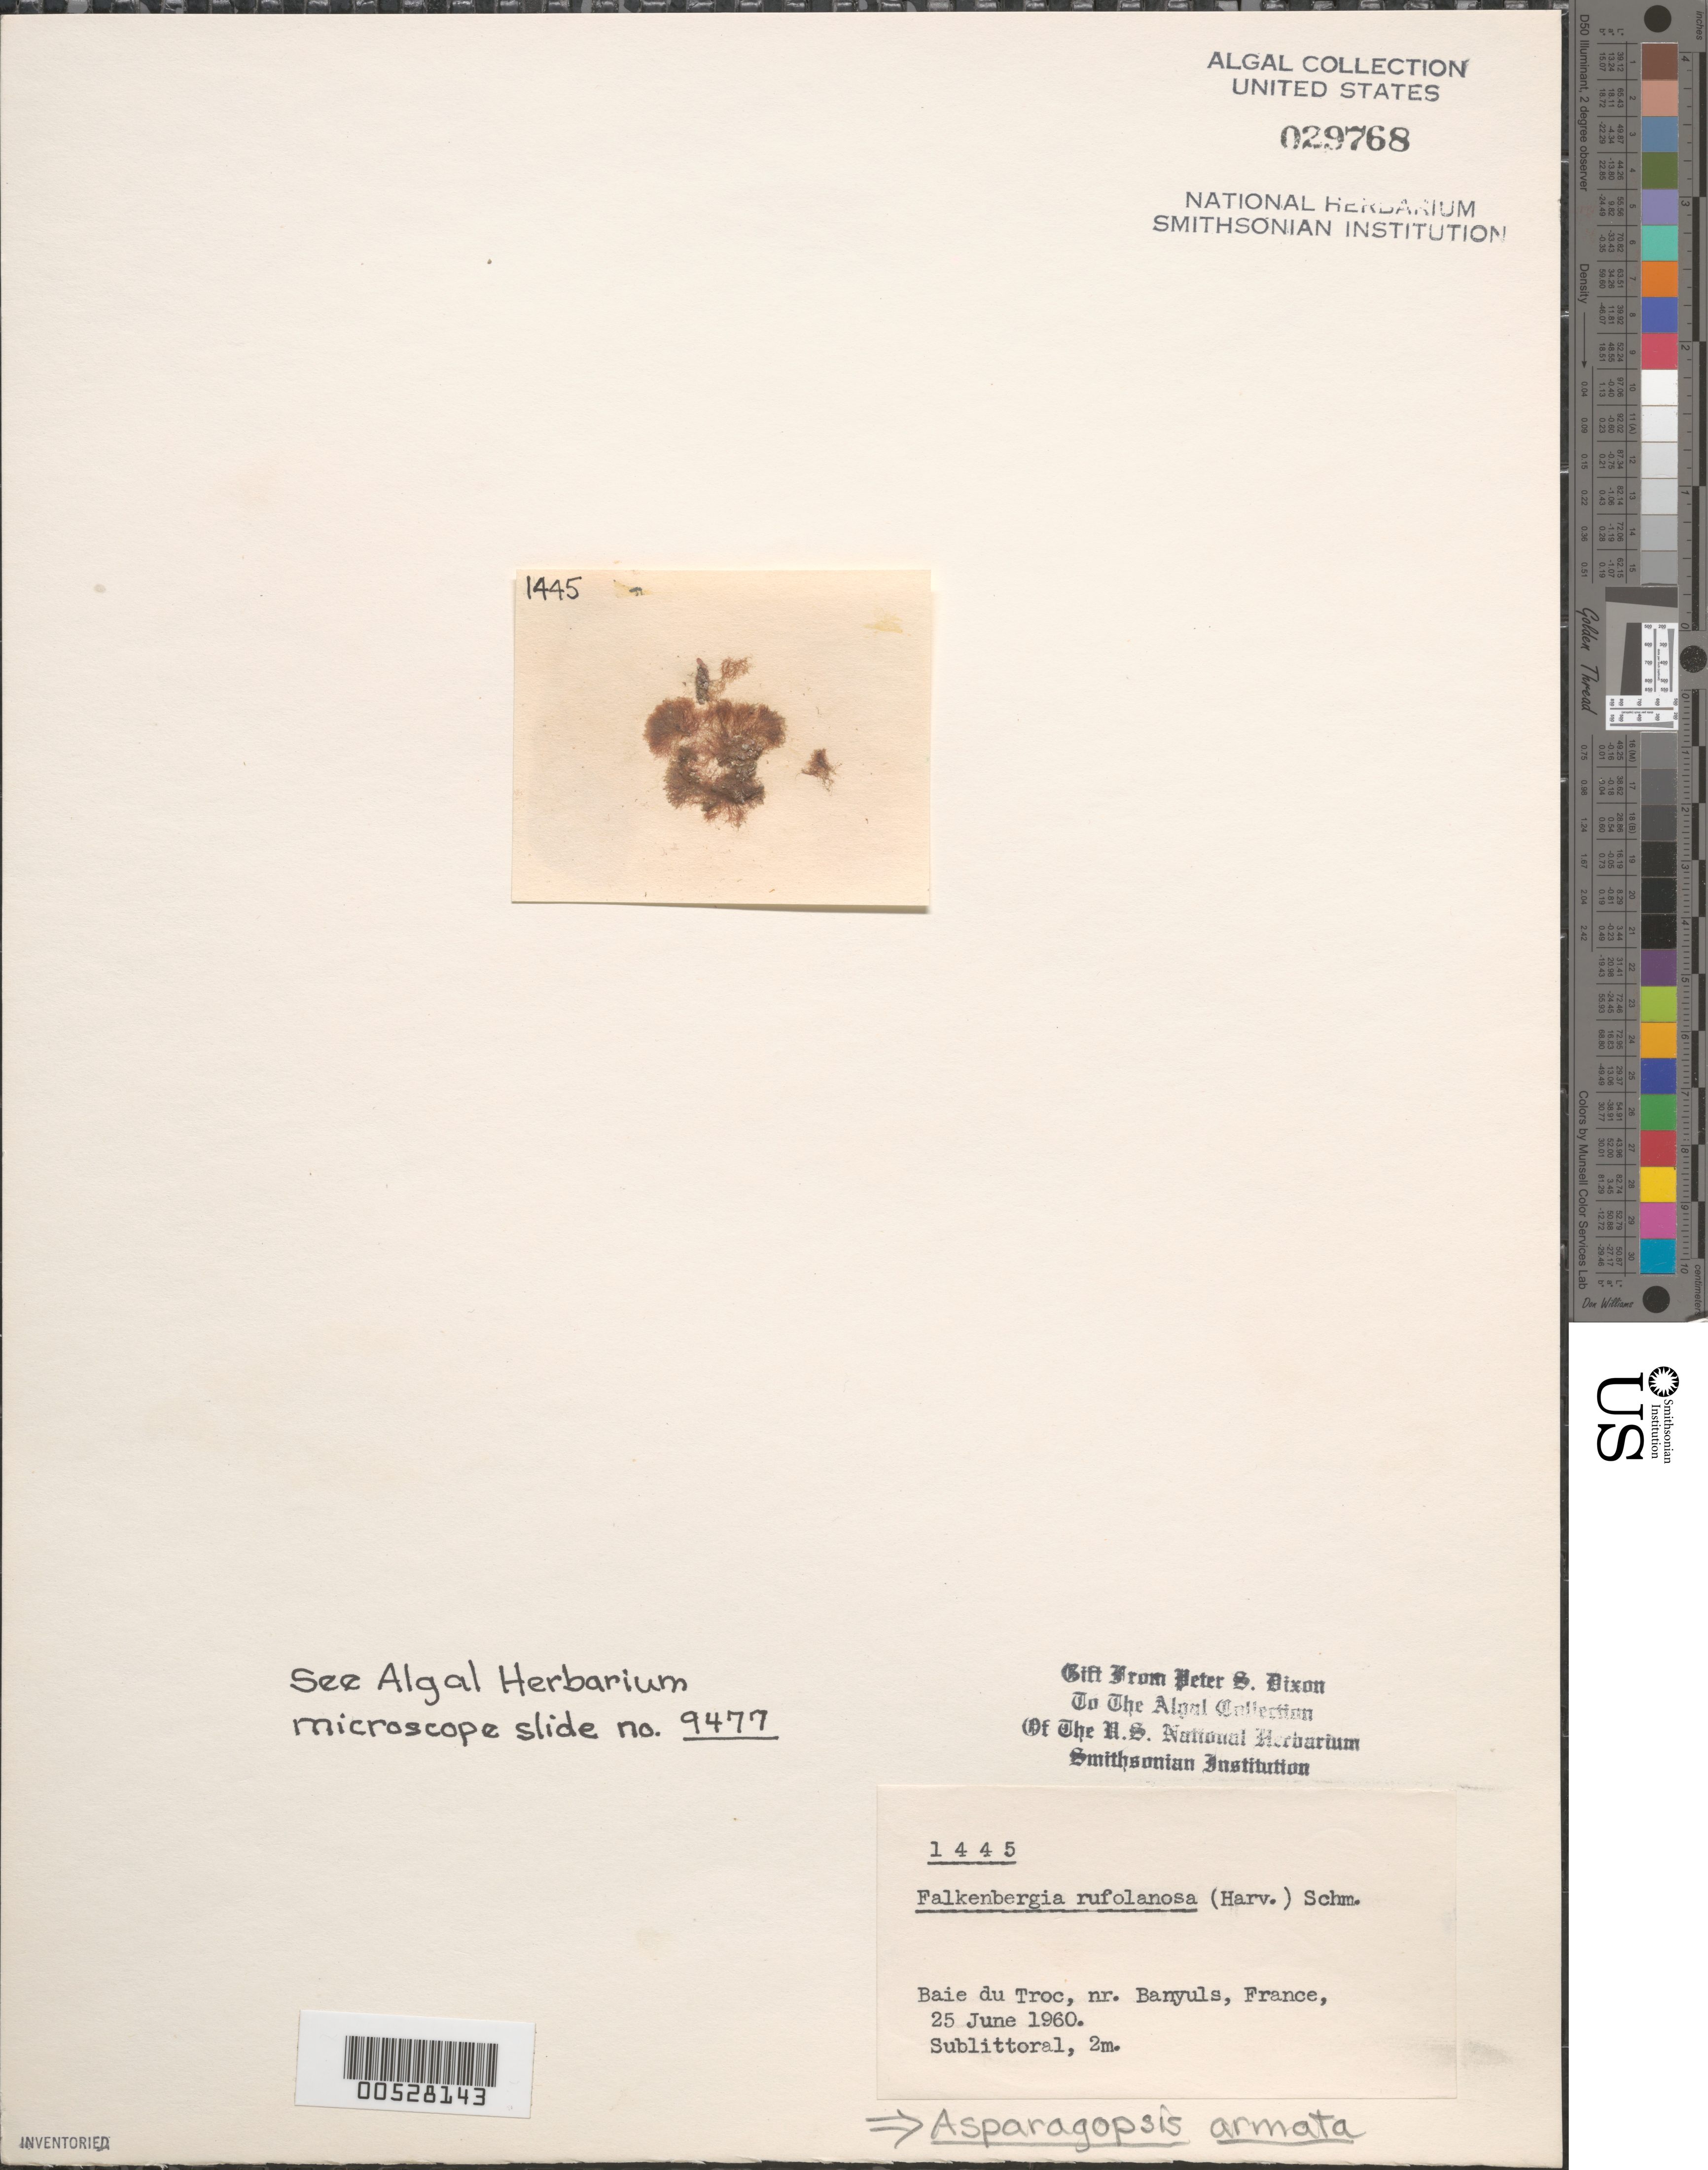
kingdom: Plantae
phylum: Rhodophyta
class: Florideophyceae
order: Bonnemaisoniales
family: Bonnemaisoniaceae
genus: Asparagopsis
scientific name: Asparagopsis armata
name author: Harv.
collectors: P. S. Dixon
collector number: PSD 1445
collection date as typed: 25 Jun 1960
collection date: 1960-06-25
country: France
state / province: Occitanie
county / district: Pyrénées-Orientales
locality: Baie du Troc, near Banyuls-sur-Mer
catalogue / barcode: US 29768